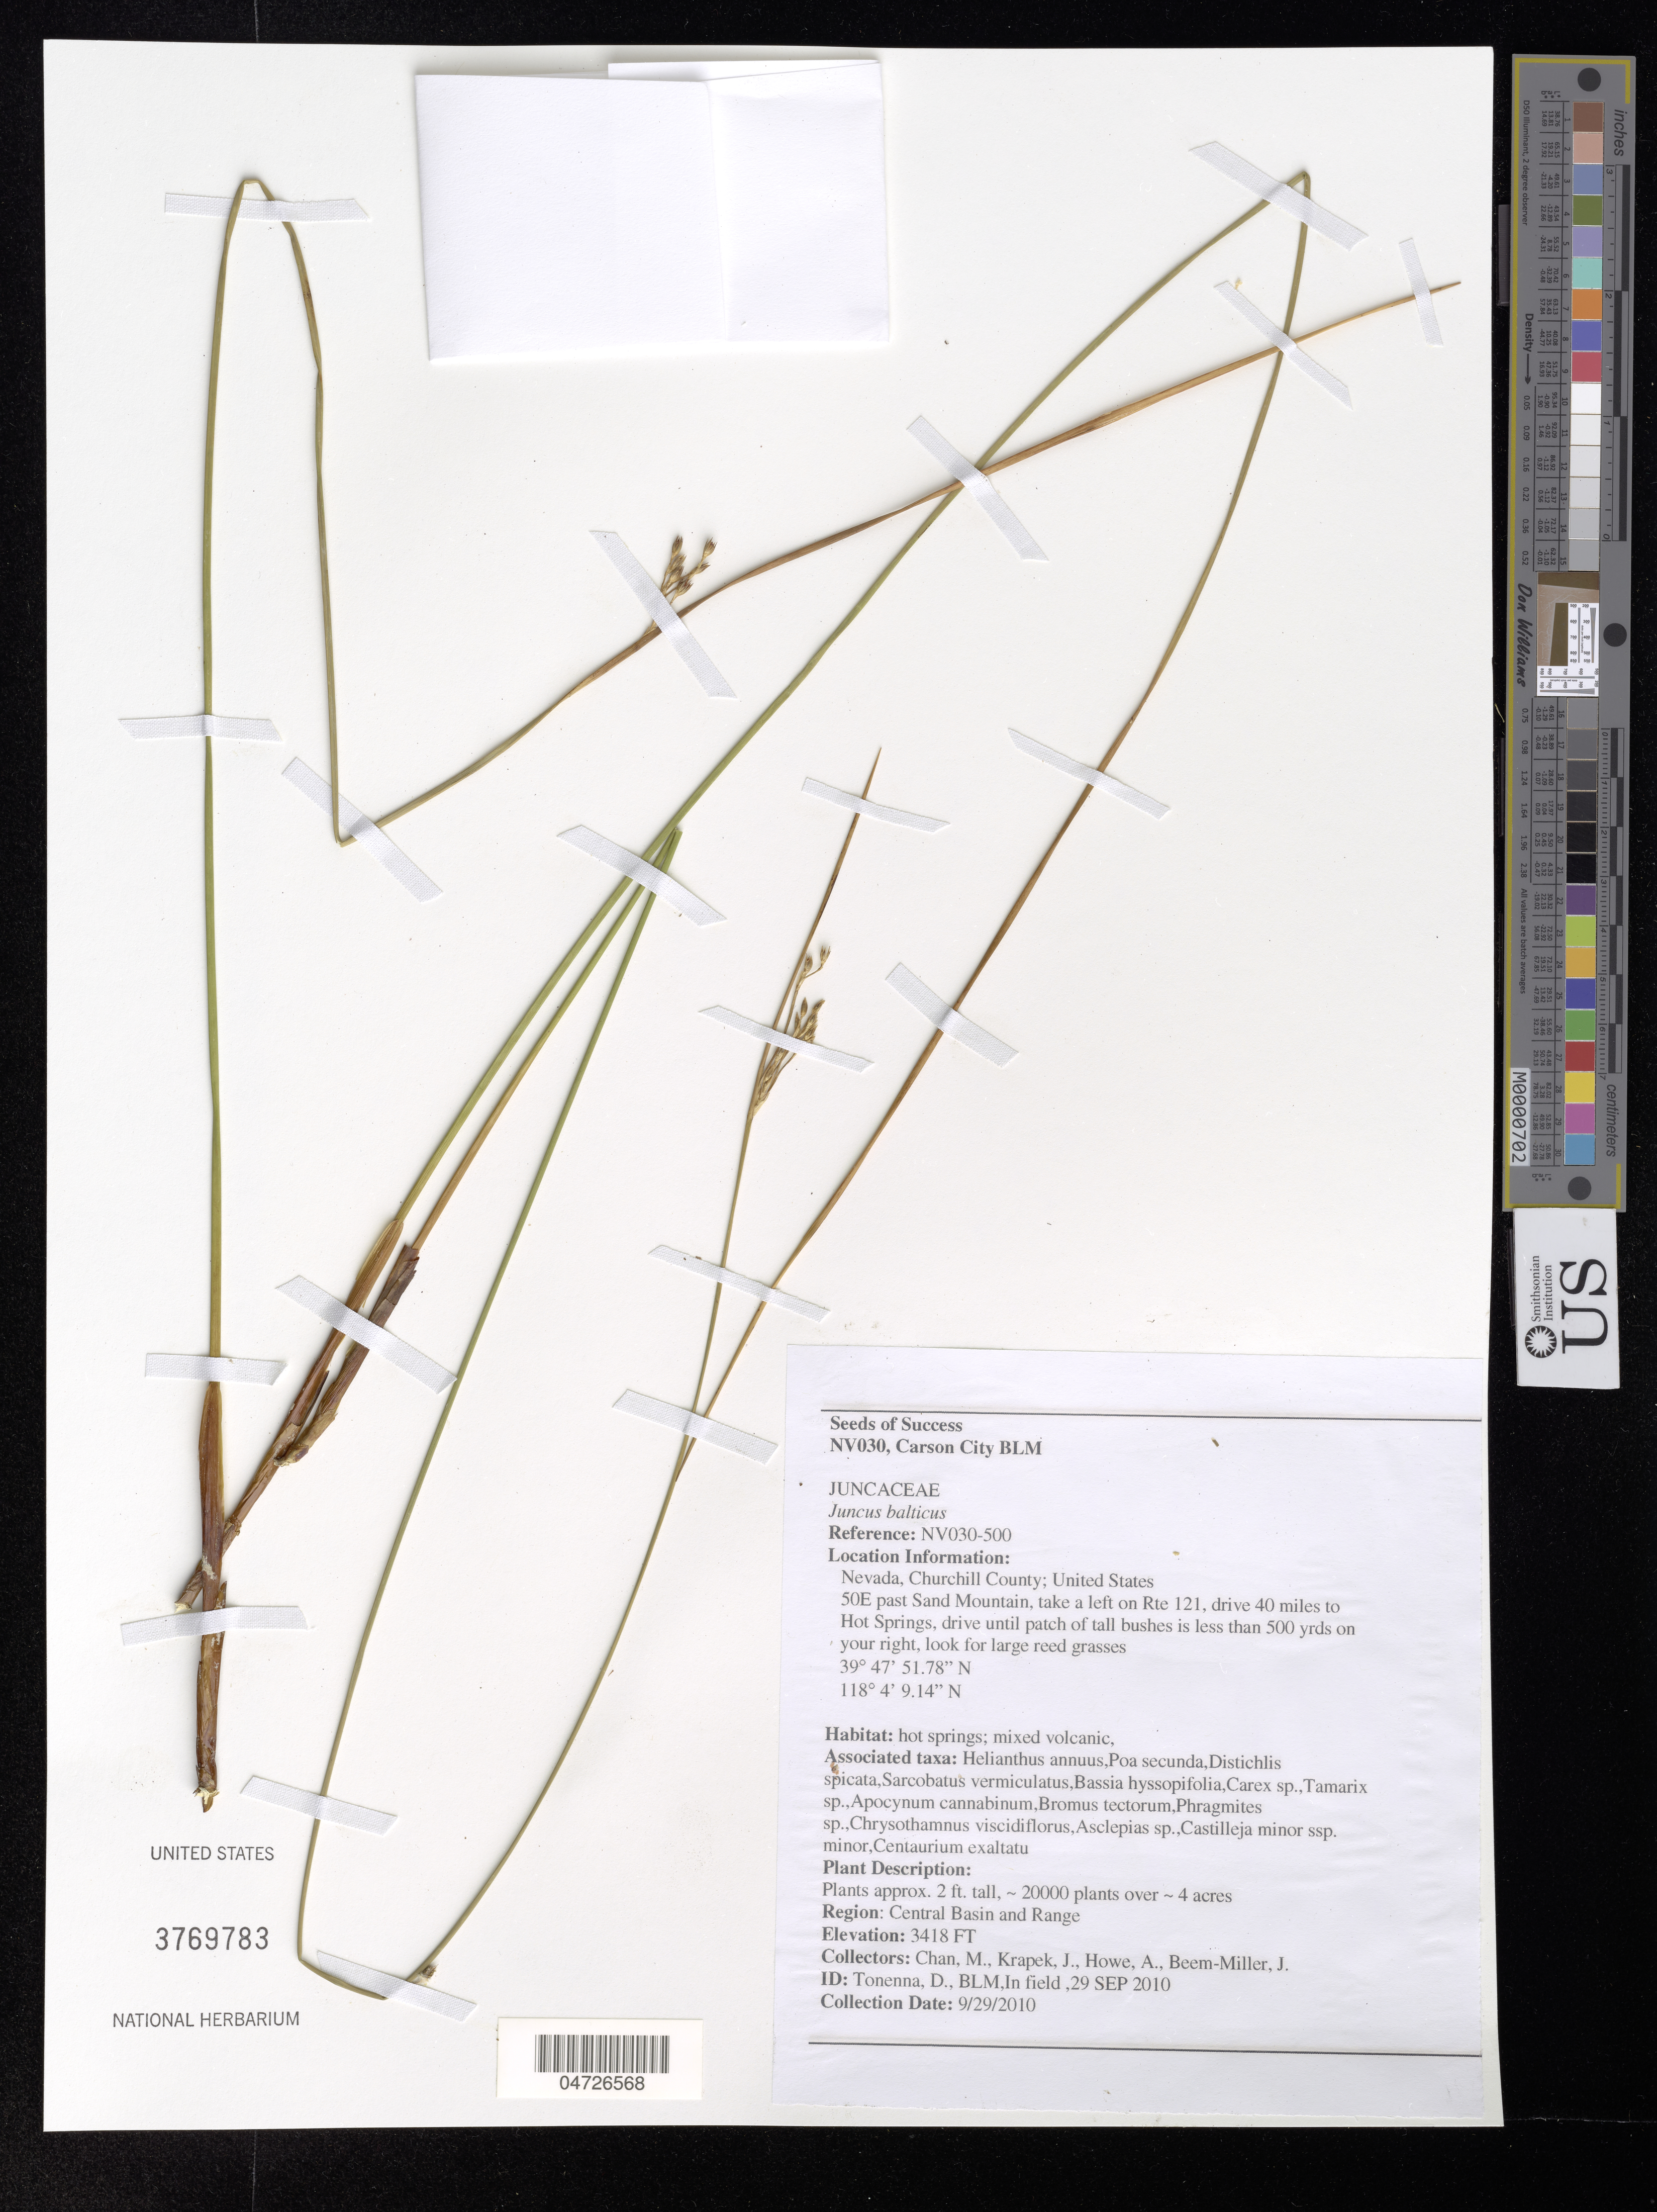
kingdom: Plantae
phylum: Tracheophyta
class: Liliopsida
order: Poales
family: Juncaceae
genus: Juncus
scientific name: Juncus balticus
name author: Willd.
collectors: M. Chan, J. Krapek, A. Howe & J. Beem-Miller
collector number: NV030-500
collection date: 2010-09-29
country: United States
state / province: Nevada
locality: Churchill County. 50E past Sand Mountain, take a left on Rte 121, drive 40 miles to Hot Springs, drive until patch of tall bushes is less than 500 yrds on your right, look for large reed grasses.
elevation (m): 1042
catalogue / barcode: US 3769783